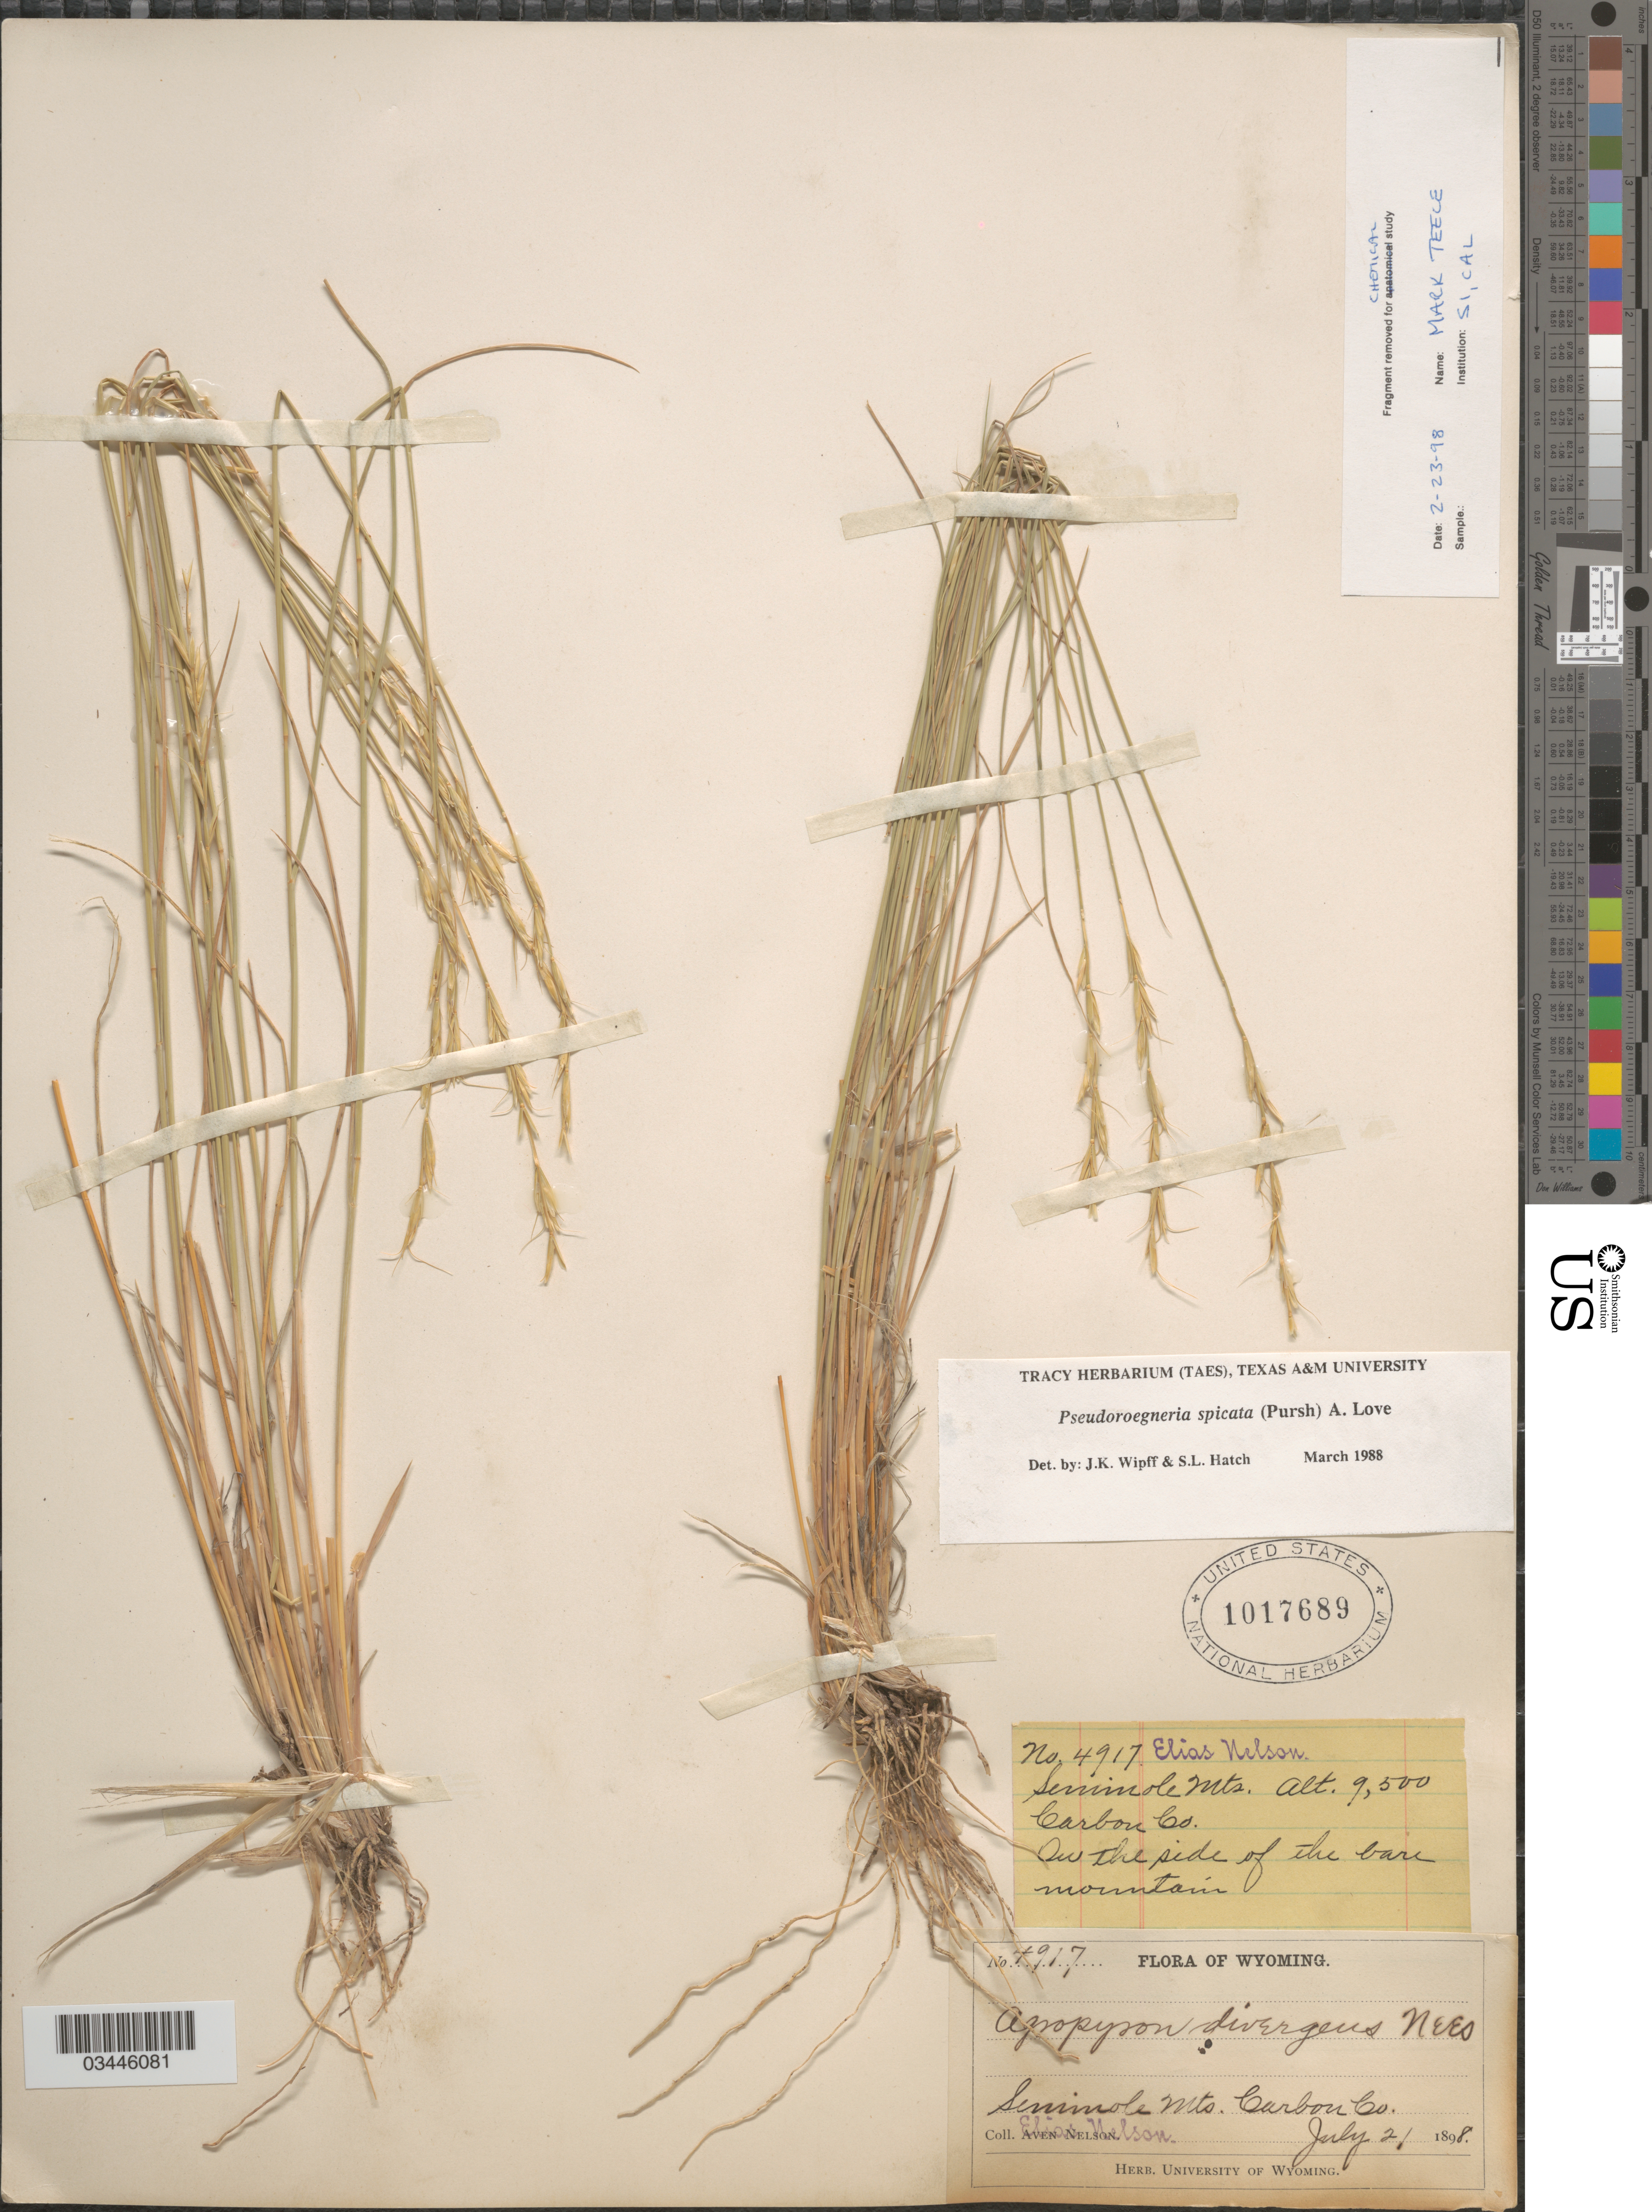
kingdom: Plantae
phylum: Tracheophyta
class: Liliopsida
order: Poales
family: Poaceae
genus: Pseudoroegneria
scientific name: Pseudoroegneria spicata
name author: (Pursh) Á. Löve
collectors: A. Nelson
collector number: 4917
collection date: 1898-07-21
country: United States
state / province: Wyoming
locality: Senimole Mts. Carbon Co.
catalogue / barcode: US 1017689